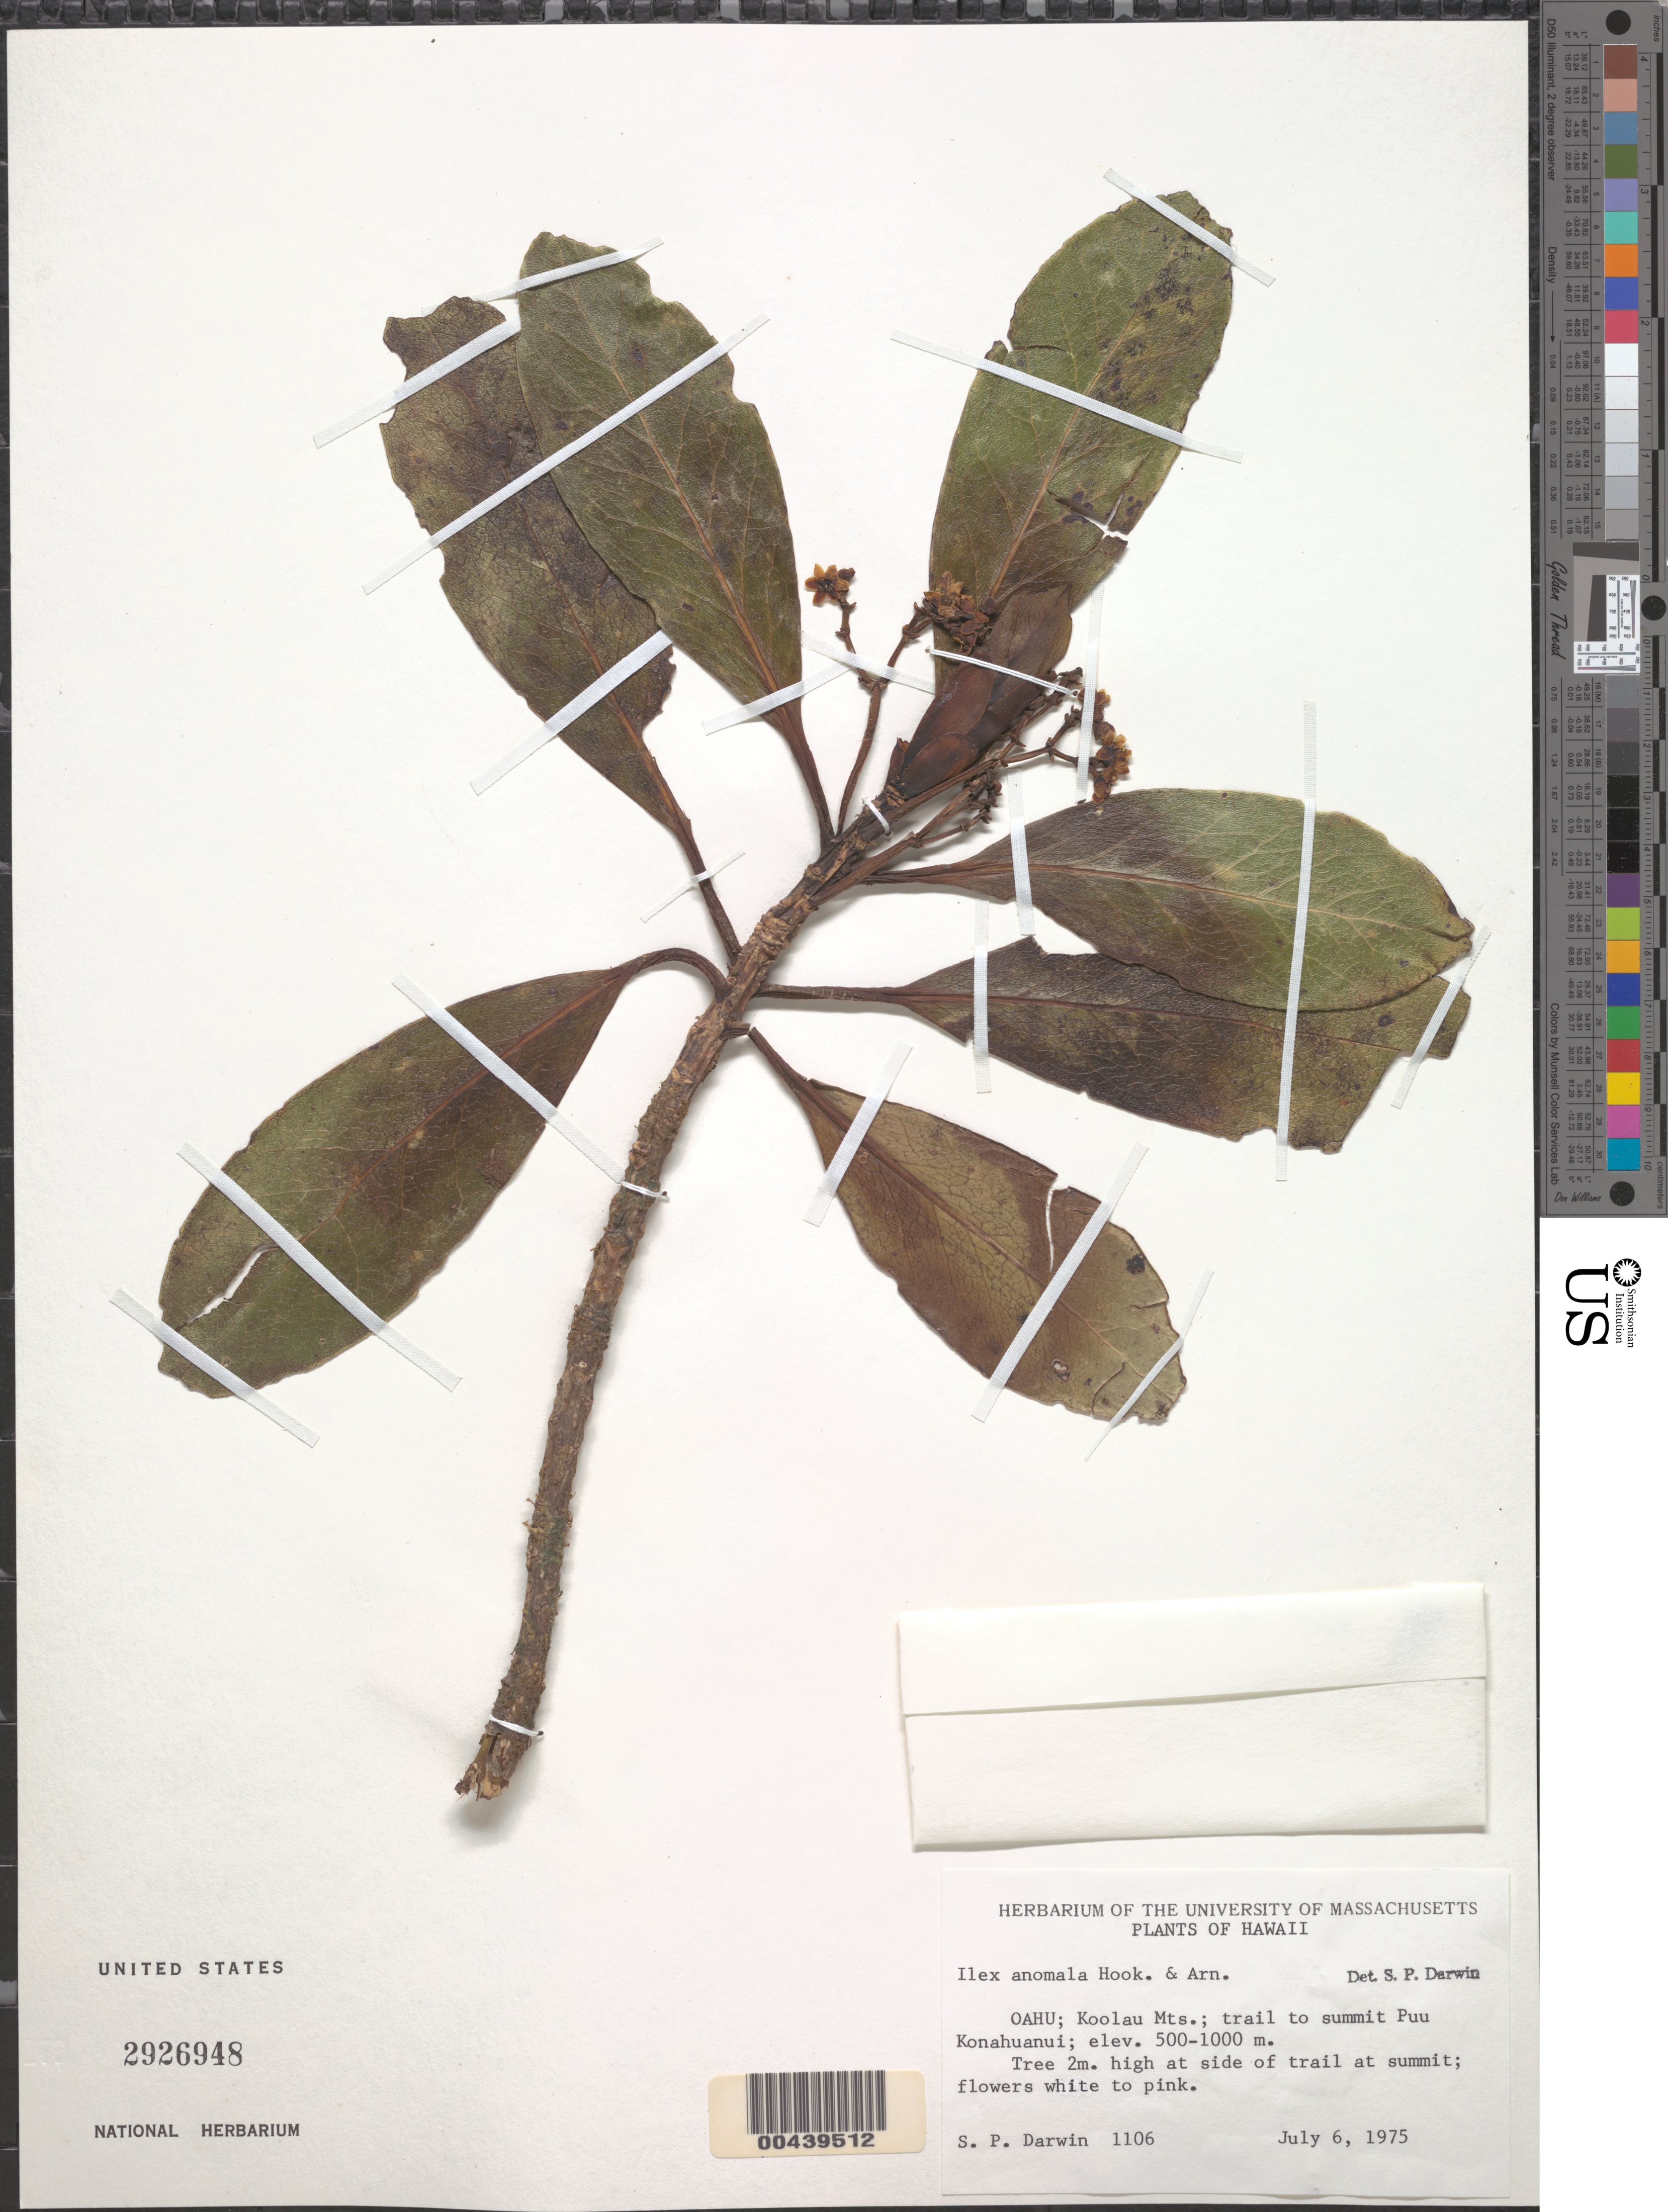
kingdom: Plantae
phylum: Tracheophyta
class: Magnoliopsida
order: Aquifoliales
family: Aquifoliaceae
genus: Ilex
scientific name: Ilex anomala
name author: Hook. & Arn.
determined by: Darwin, S. P.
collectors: S. P. Darwin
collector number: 1106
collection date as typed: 6 Jul 1975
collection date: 1975-07-06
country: United States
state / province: Hawaii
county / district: Honolulu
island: Oahu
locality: Koolau Mts.; trail to summit Puu Konahuanui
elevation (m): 500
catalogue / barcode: US 2926948